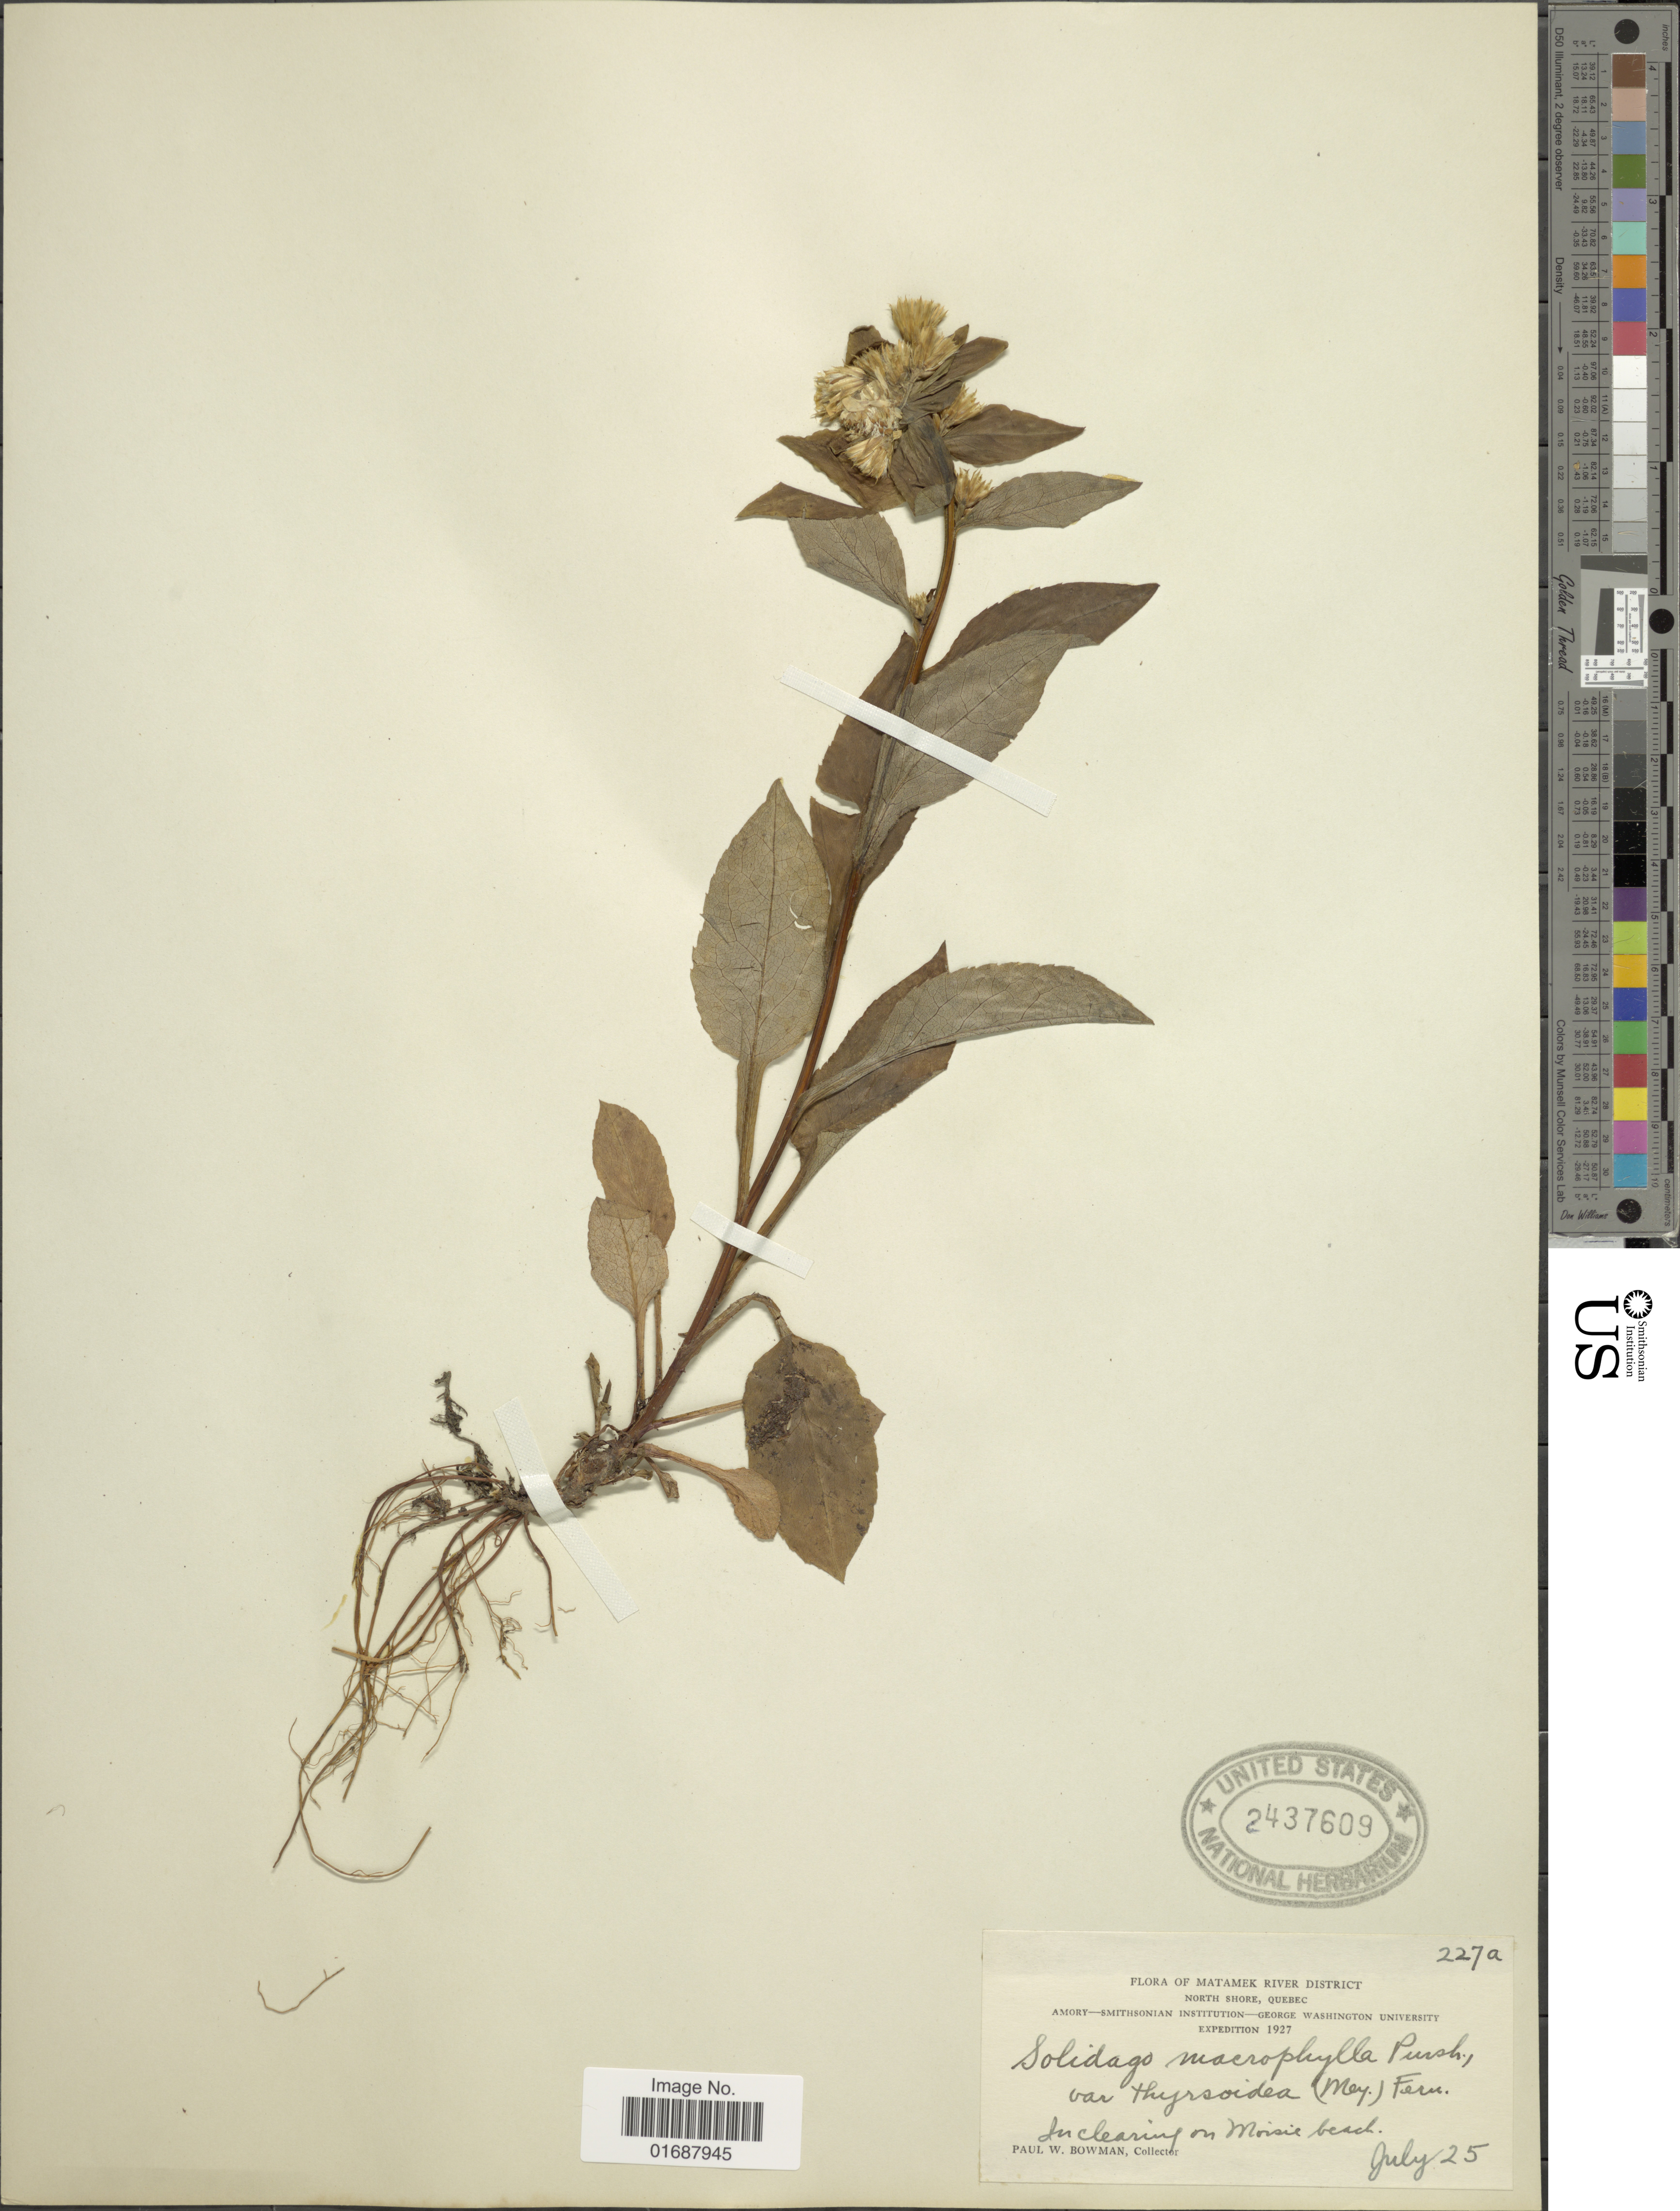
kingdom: Plantae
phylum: Tracheophyta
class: Magnoliopsida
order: Asterales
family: Asteraceae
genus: Solidago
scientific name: Solidago macrophylla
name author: Banks ex Pursh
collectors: P. Bowman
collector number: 227a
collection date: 1927-07-25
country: Canada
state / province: Quebec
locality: Matamek River District, North Shore, Quebec. In clearing in Moisie beach.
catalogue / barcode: US 2437609